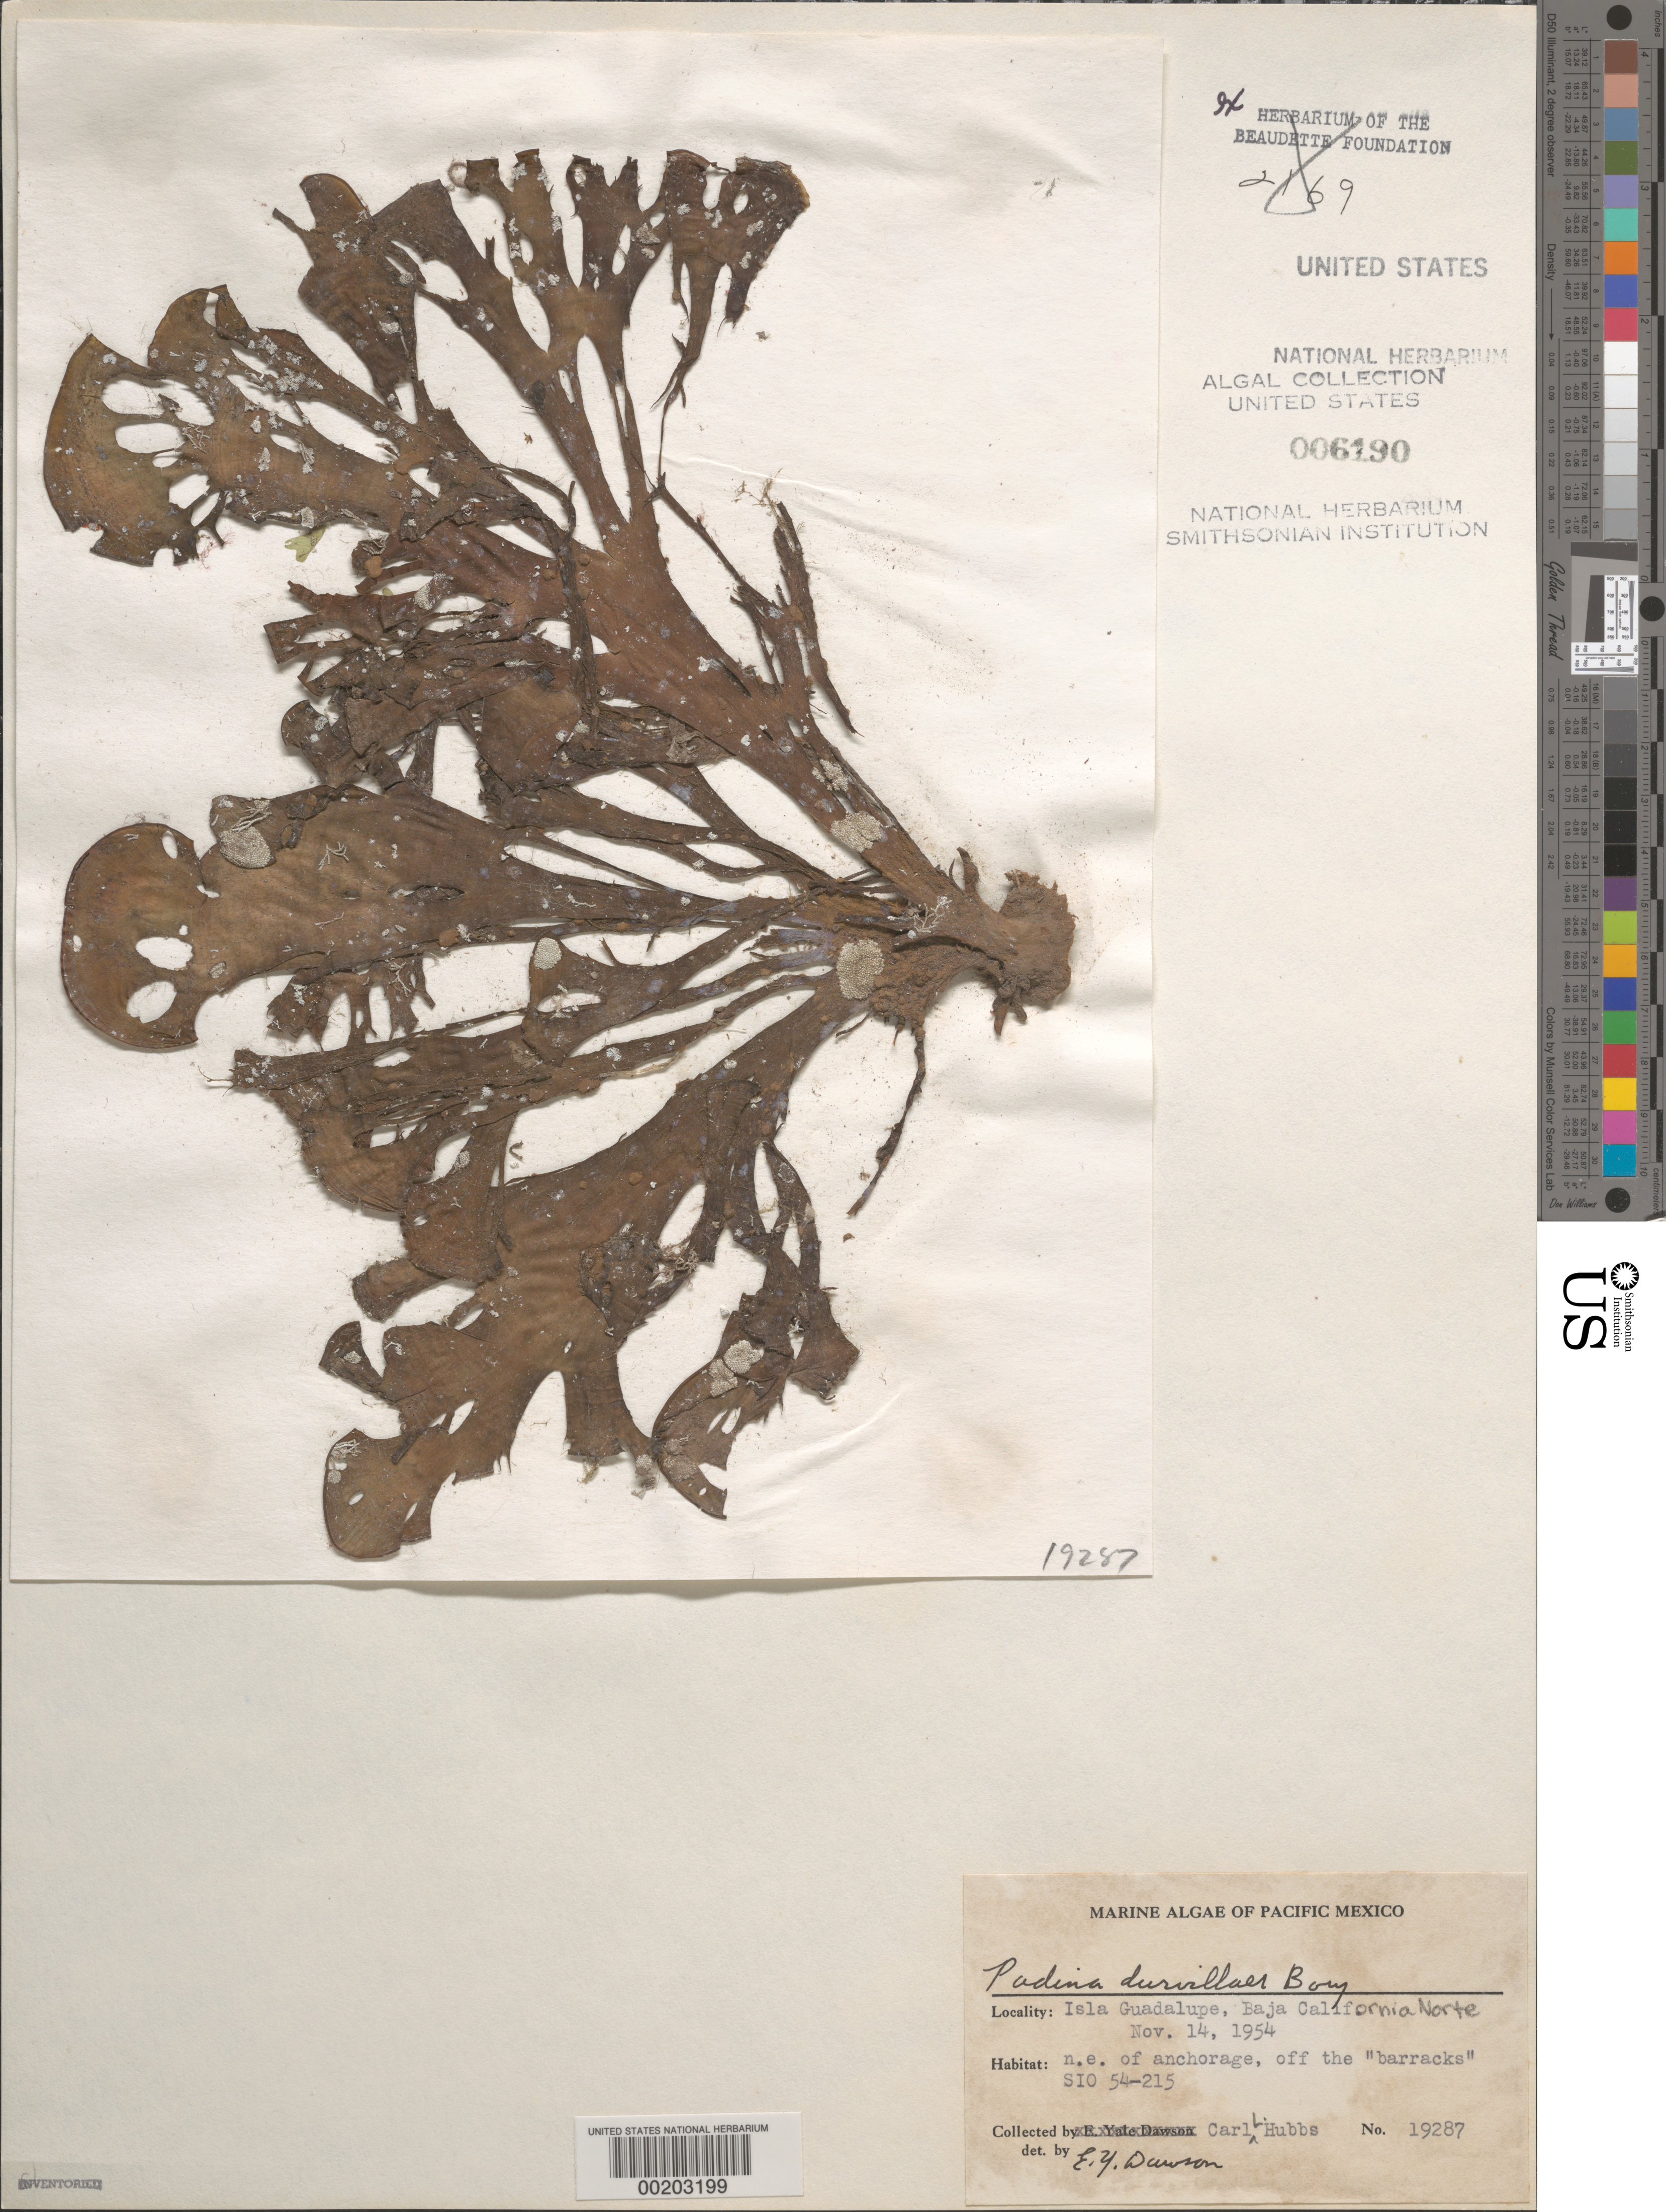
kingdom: Chromista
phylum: Ochrophyta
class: Phaeophyceae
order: Dictyotales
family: Dictyotaceae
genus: Padina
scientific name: Padina durvillaei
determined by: Dawson, E. Y.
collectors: C. Hubbs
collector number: EYD 19287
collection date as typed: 14 Nov 1954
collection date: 1954-11-14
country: Mexico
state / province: Baja California Norte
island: Isla Guadalupe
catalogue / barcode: US 6190